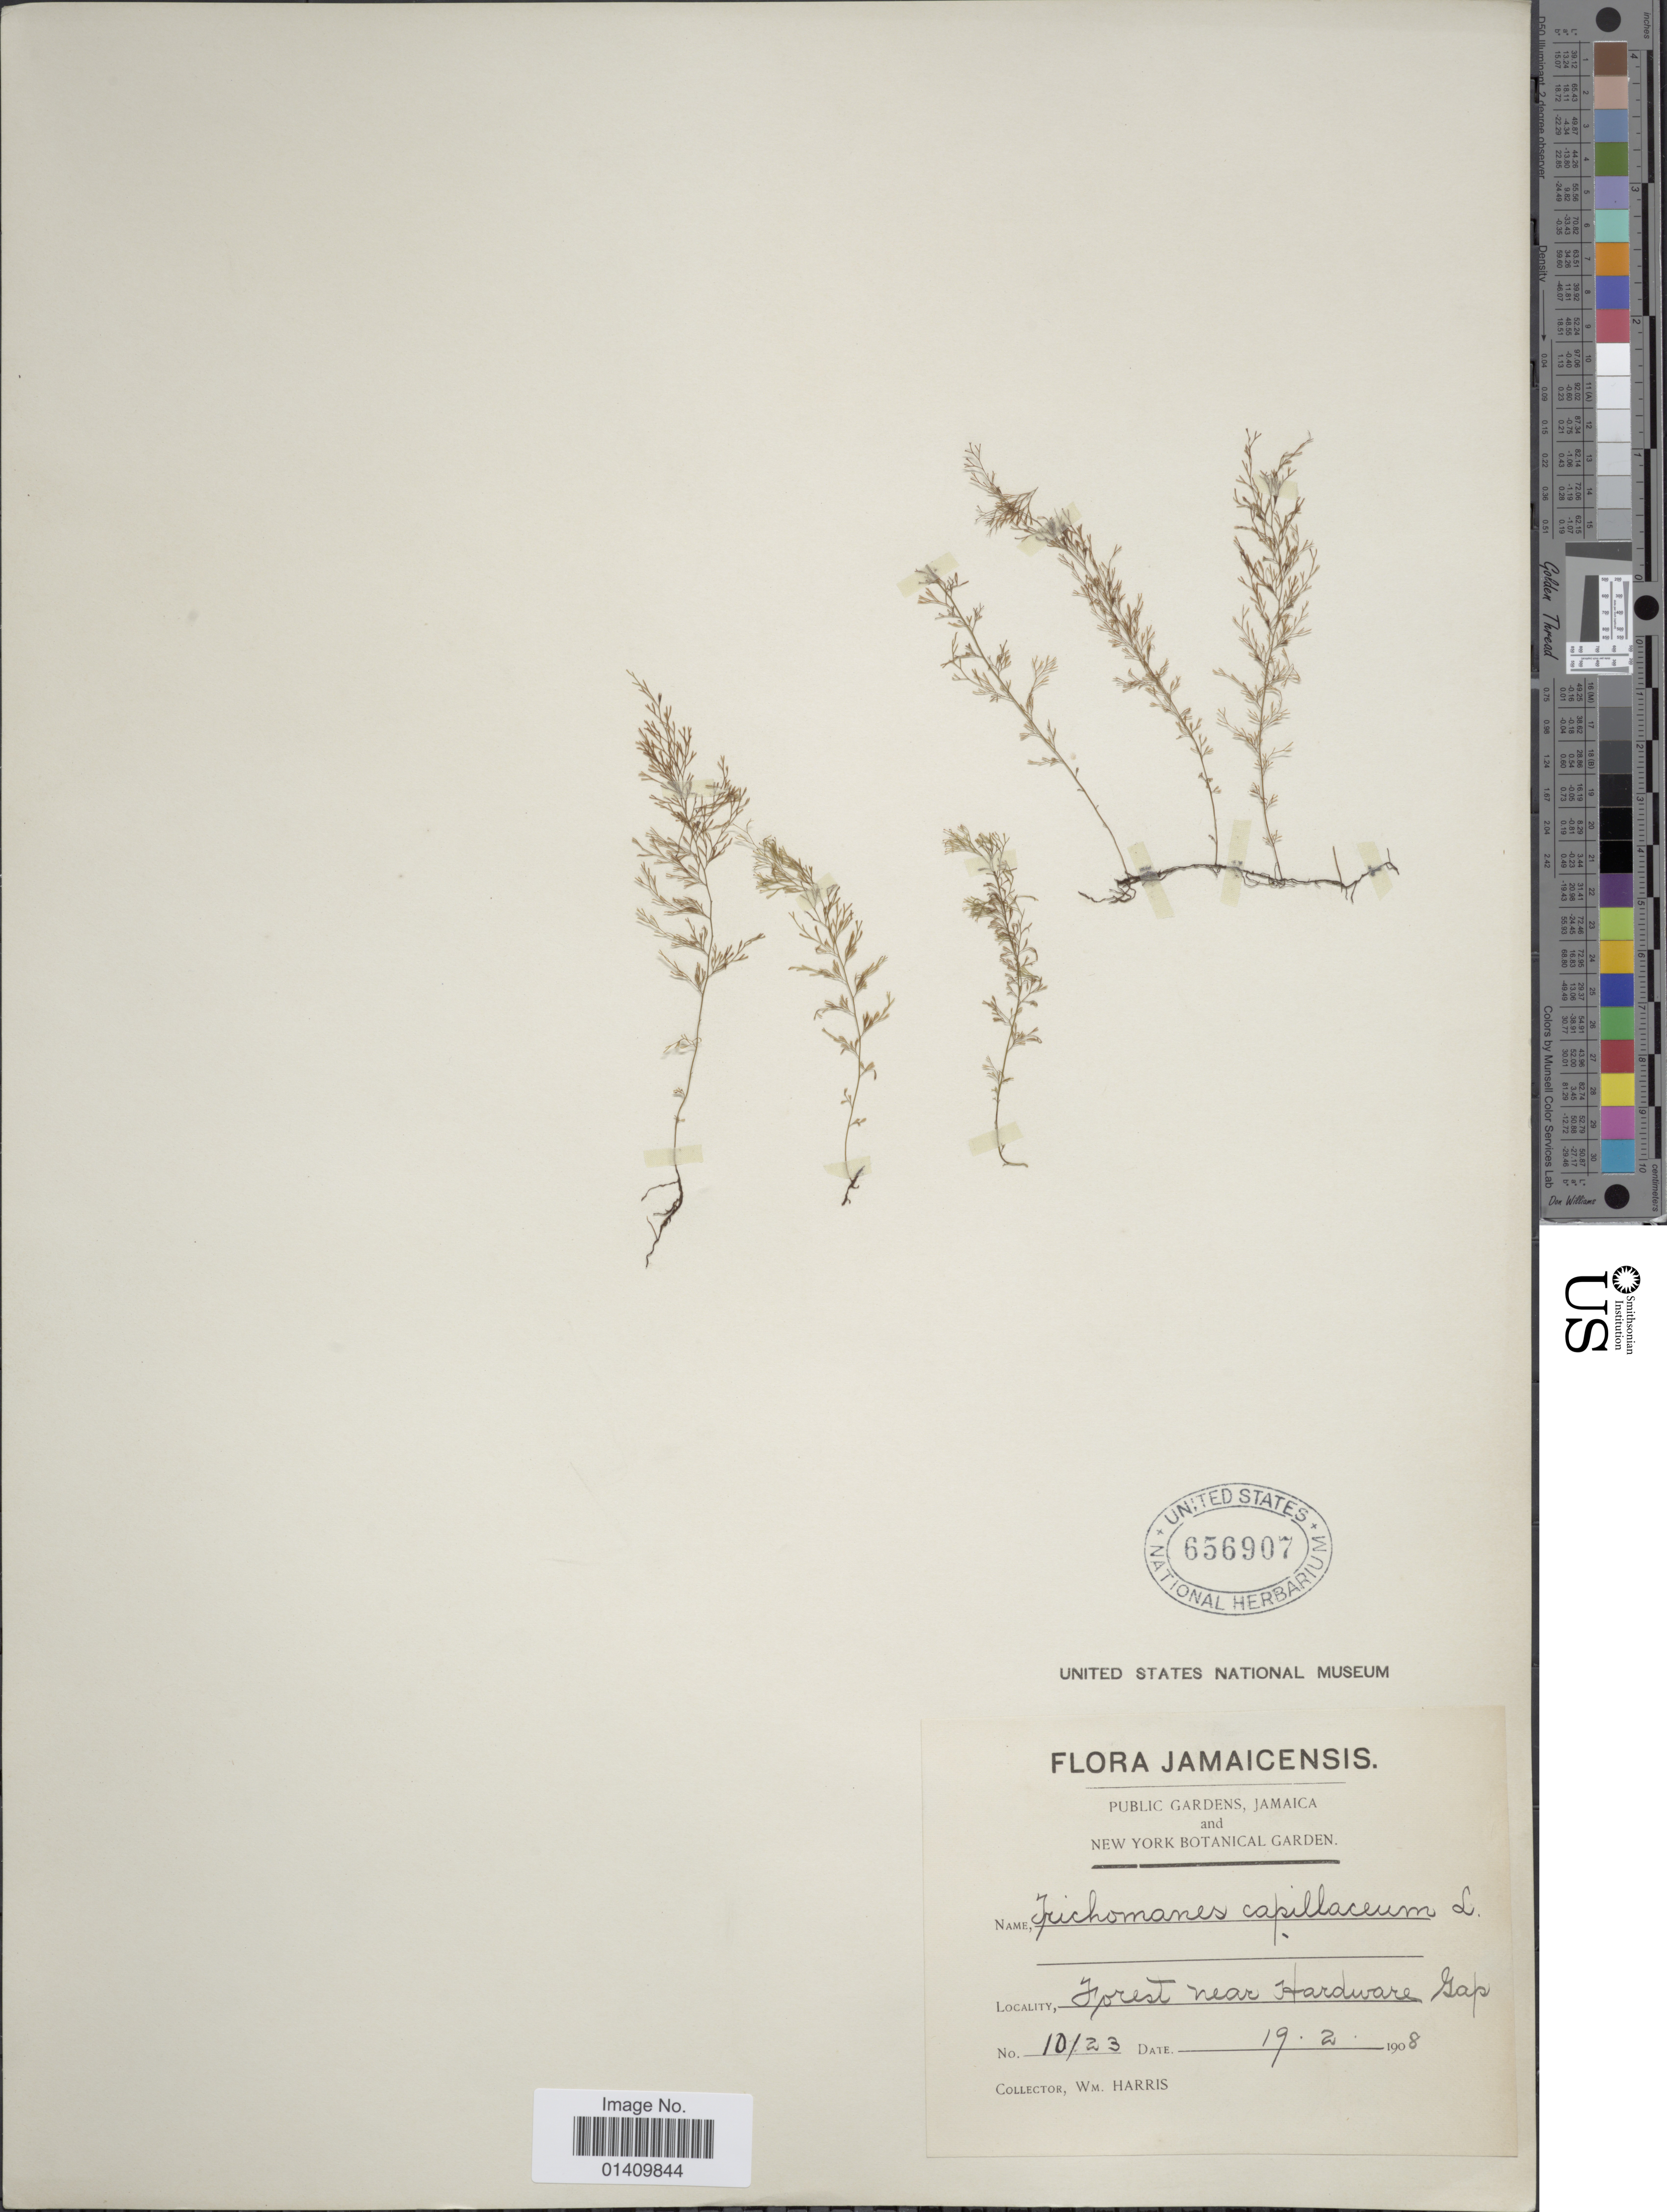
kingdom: Plantae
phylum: Tracheophyta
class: Polypodiopsida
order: Hymenophyllales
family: Hymenophyllaceae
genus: Polyphlebium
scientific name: Polyphlebium capillaceum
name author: (L.) Ebihara & Dubuisson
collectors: W. Harris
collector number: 10/23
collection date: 1908-02-19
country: Jamaica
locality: Forest near Hardware Gap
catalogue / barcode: US 656907